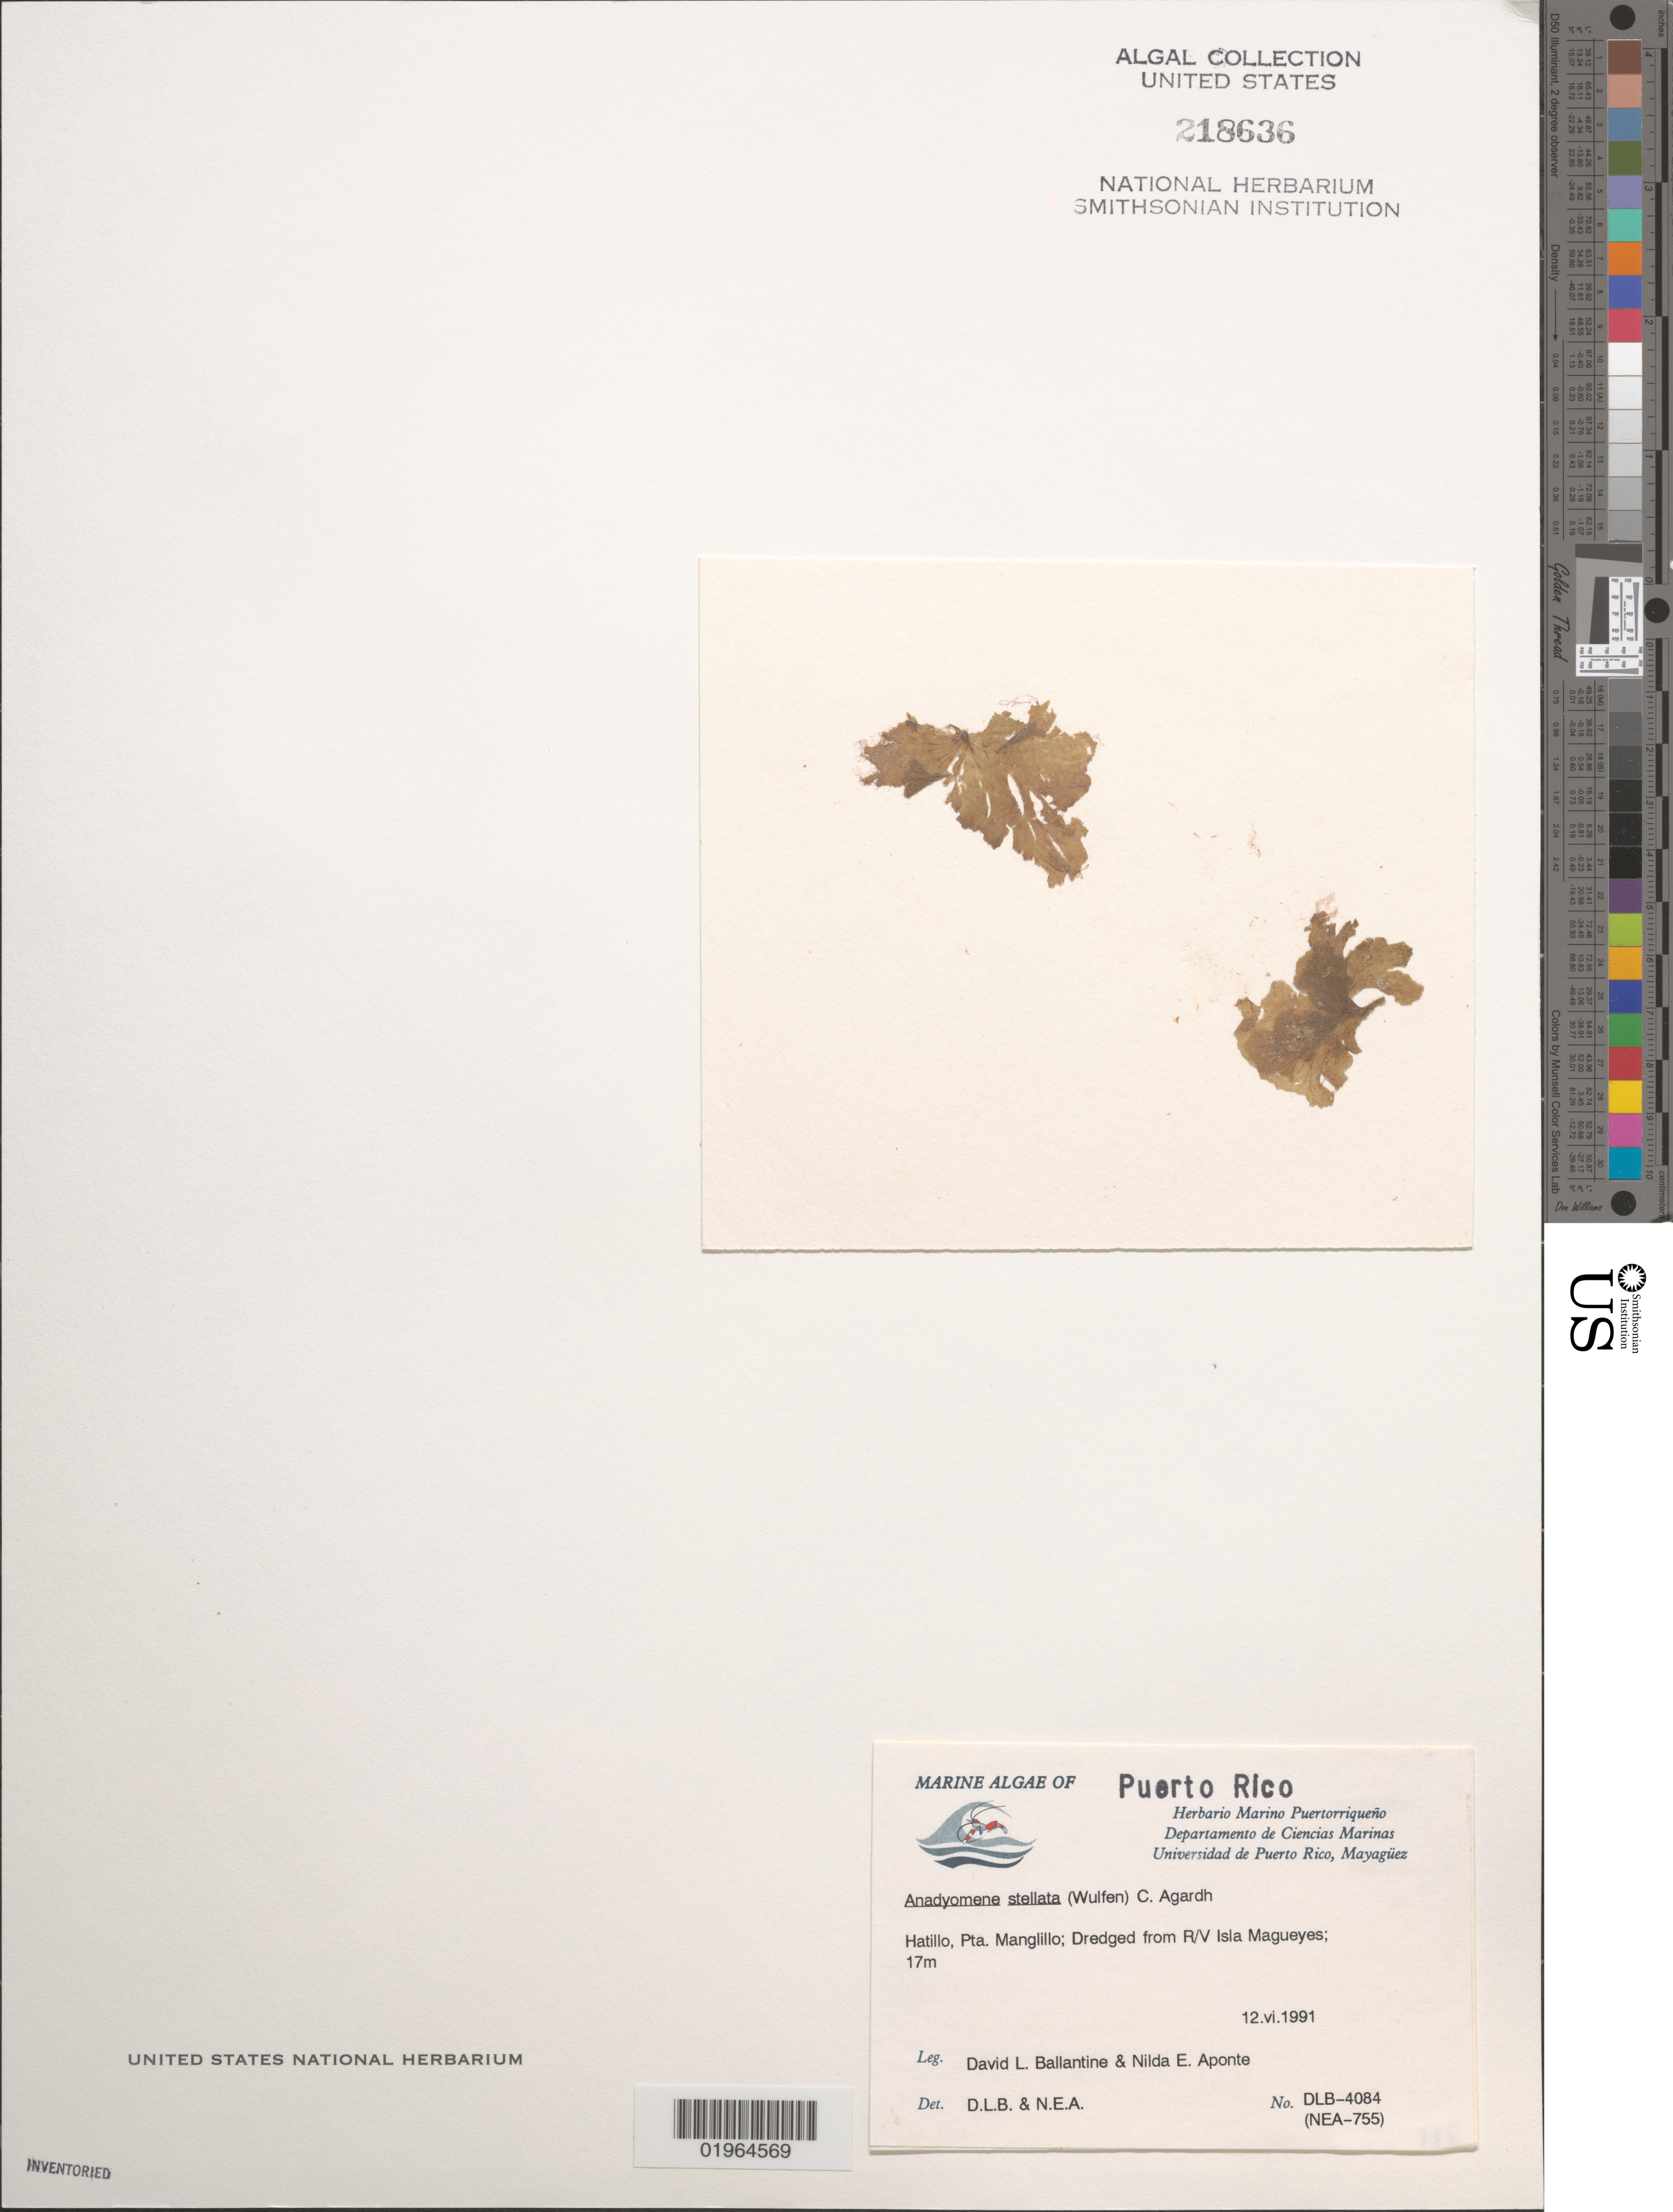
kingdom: Plantae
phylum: Chlorophyta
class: Ulvophyceae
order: Cladophorales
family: Anadyomenaceae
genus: Anadyomene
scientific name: Anadyomene stellata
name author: (Wulfen) C. Agardh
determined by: Ballantine, D. L.; Aponte, N. E.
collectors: D.L. Ballantine & N. E. Aponte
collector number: DLB 4084, NEA 755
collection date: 1991-06-12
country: Puerto Rico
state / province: Hatillo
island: Isla Magueyes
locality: Pta. Manglillo.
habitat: Dredged from R/V.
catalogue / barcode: US 218636